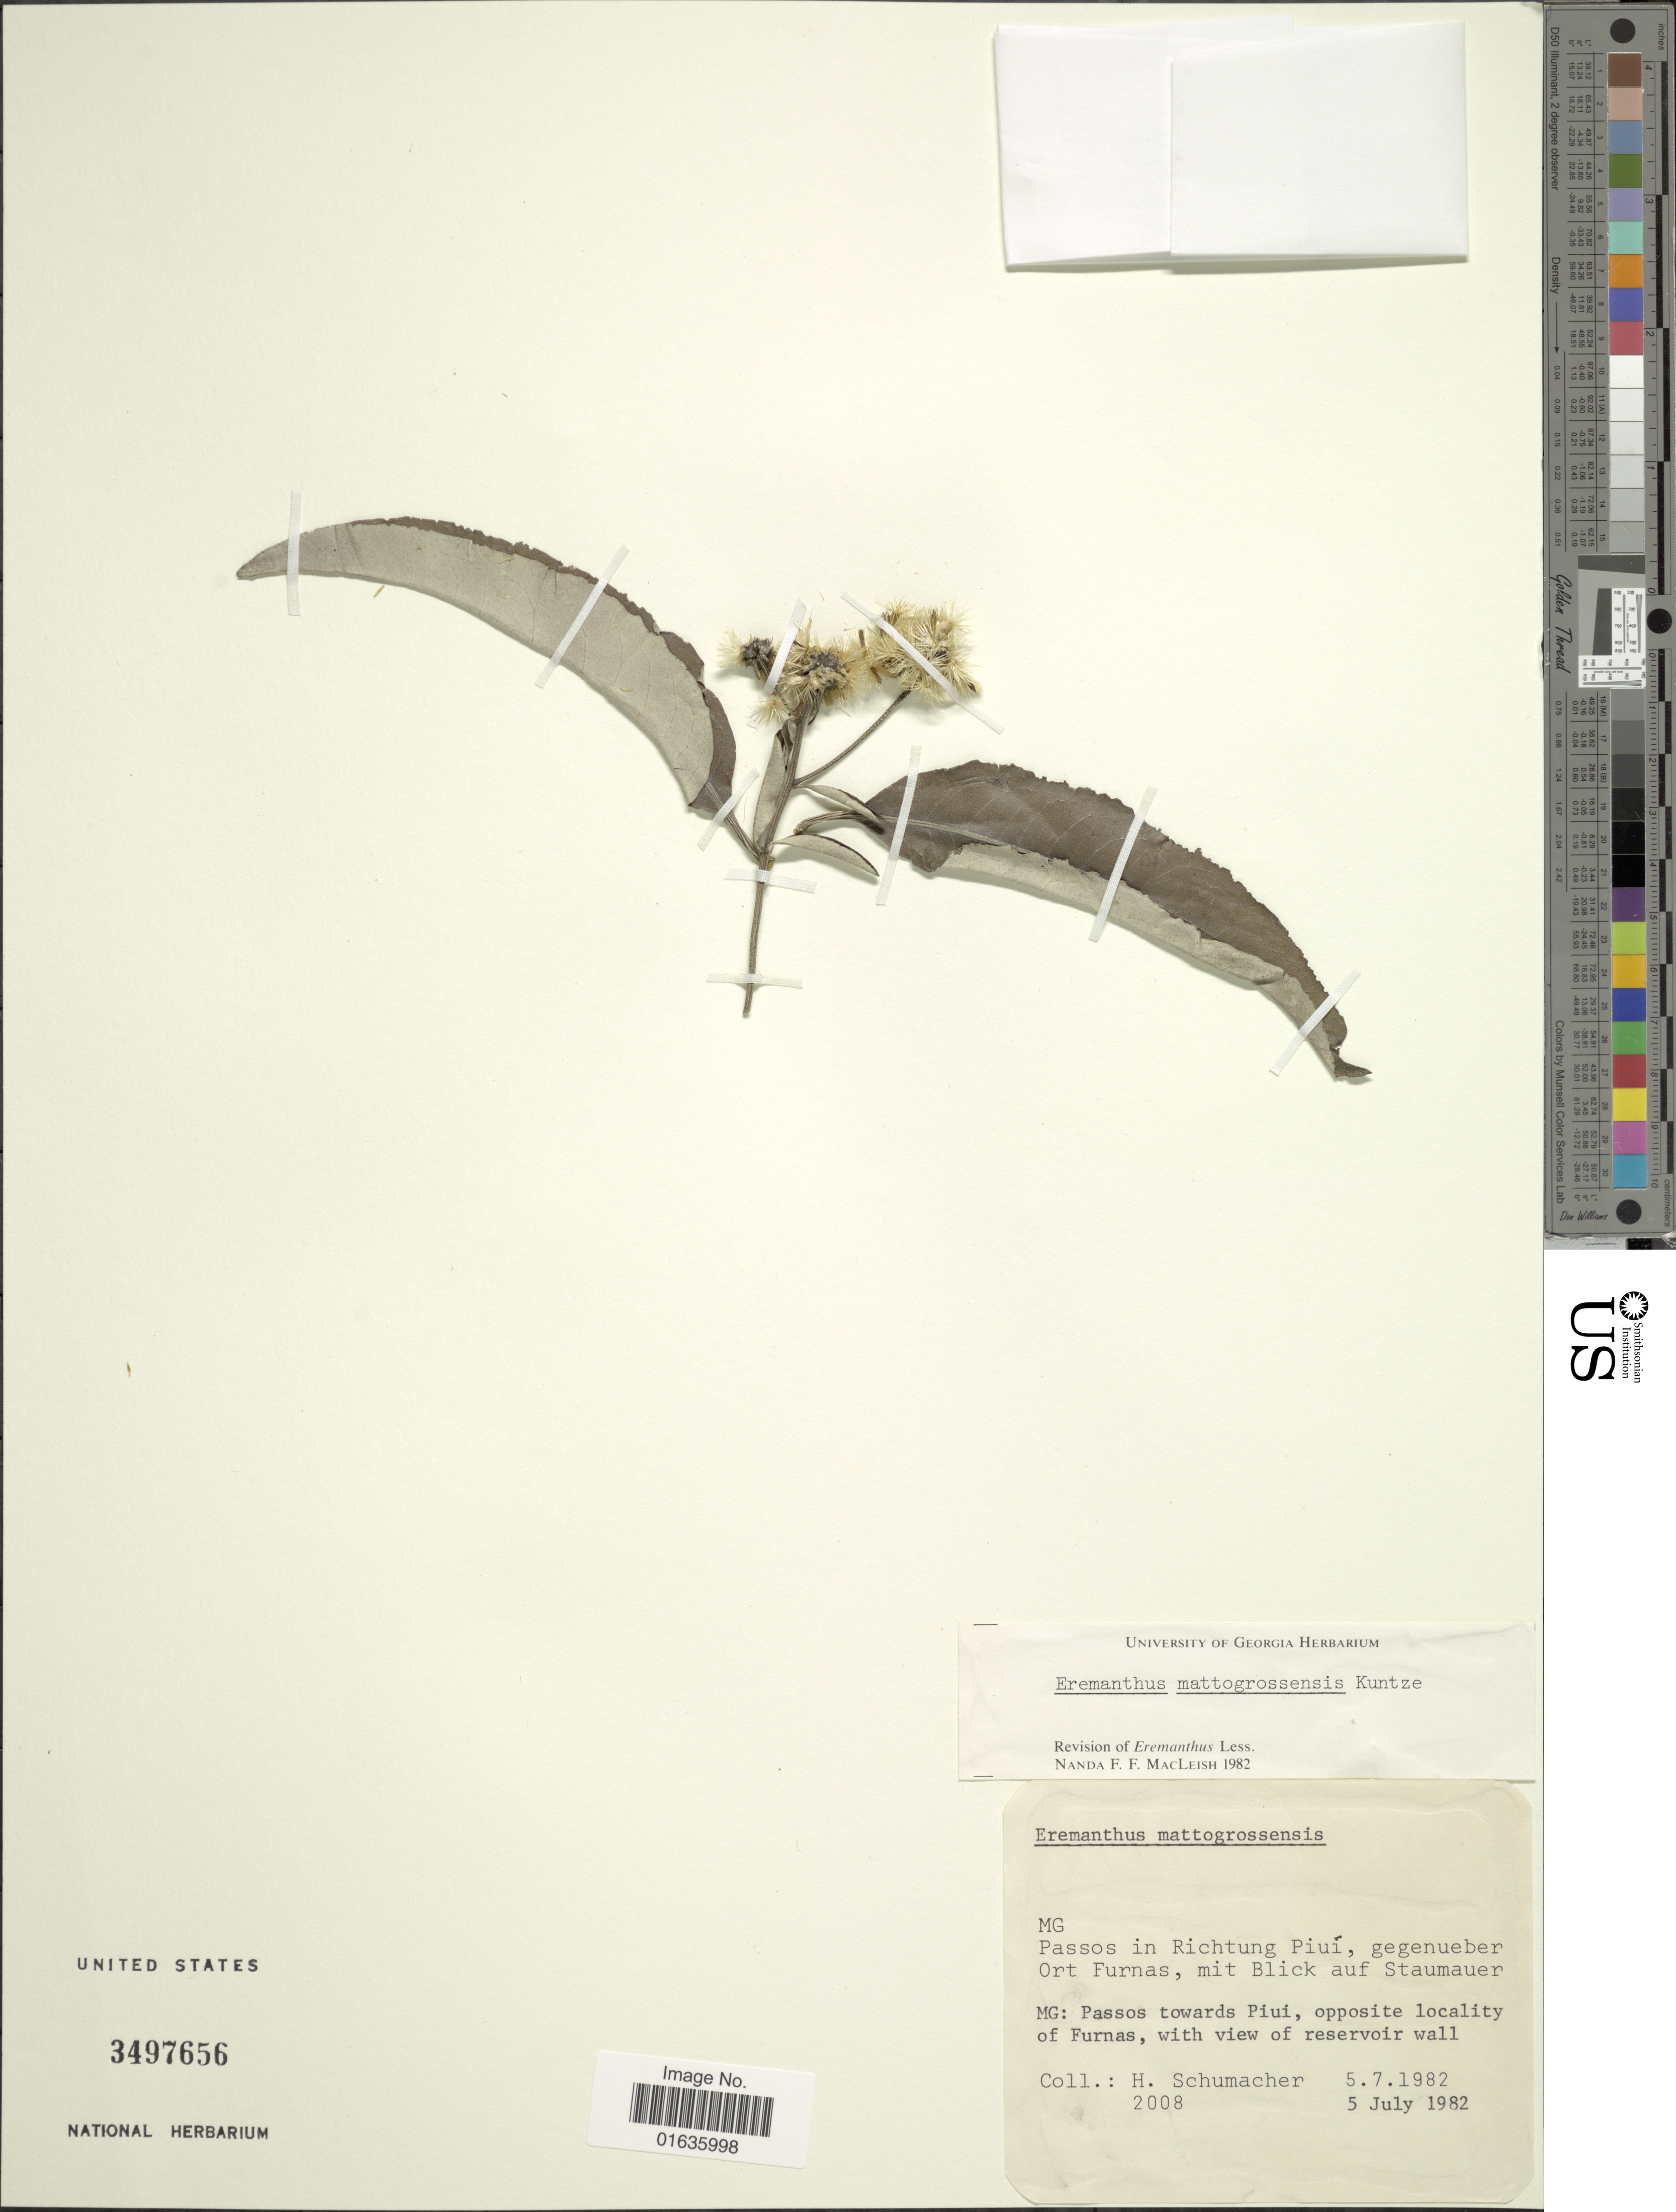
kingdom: Plantae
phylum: Tracheophyta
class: Magnoliopsida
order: Asterales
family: Asteraceae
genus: Eremanthus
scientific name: Eremanthus mattogrossensis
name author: Kuntze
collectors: H. Schumacher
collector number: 2008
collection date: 1982-07-05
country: Brazil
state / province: Minas Gerais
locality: MG. Passos in Richtung Piuí, gegenueber Ort Furnas, mit Blick auf Staumauer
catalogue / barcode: US 3497656